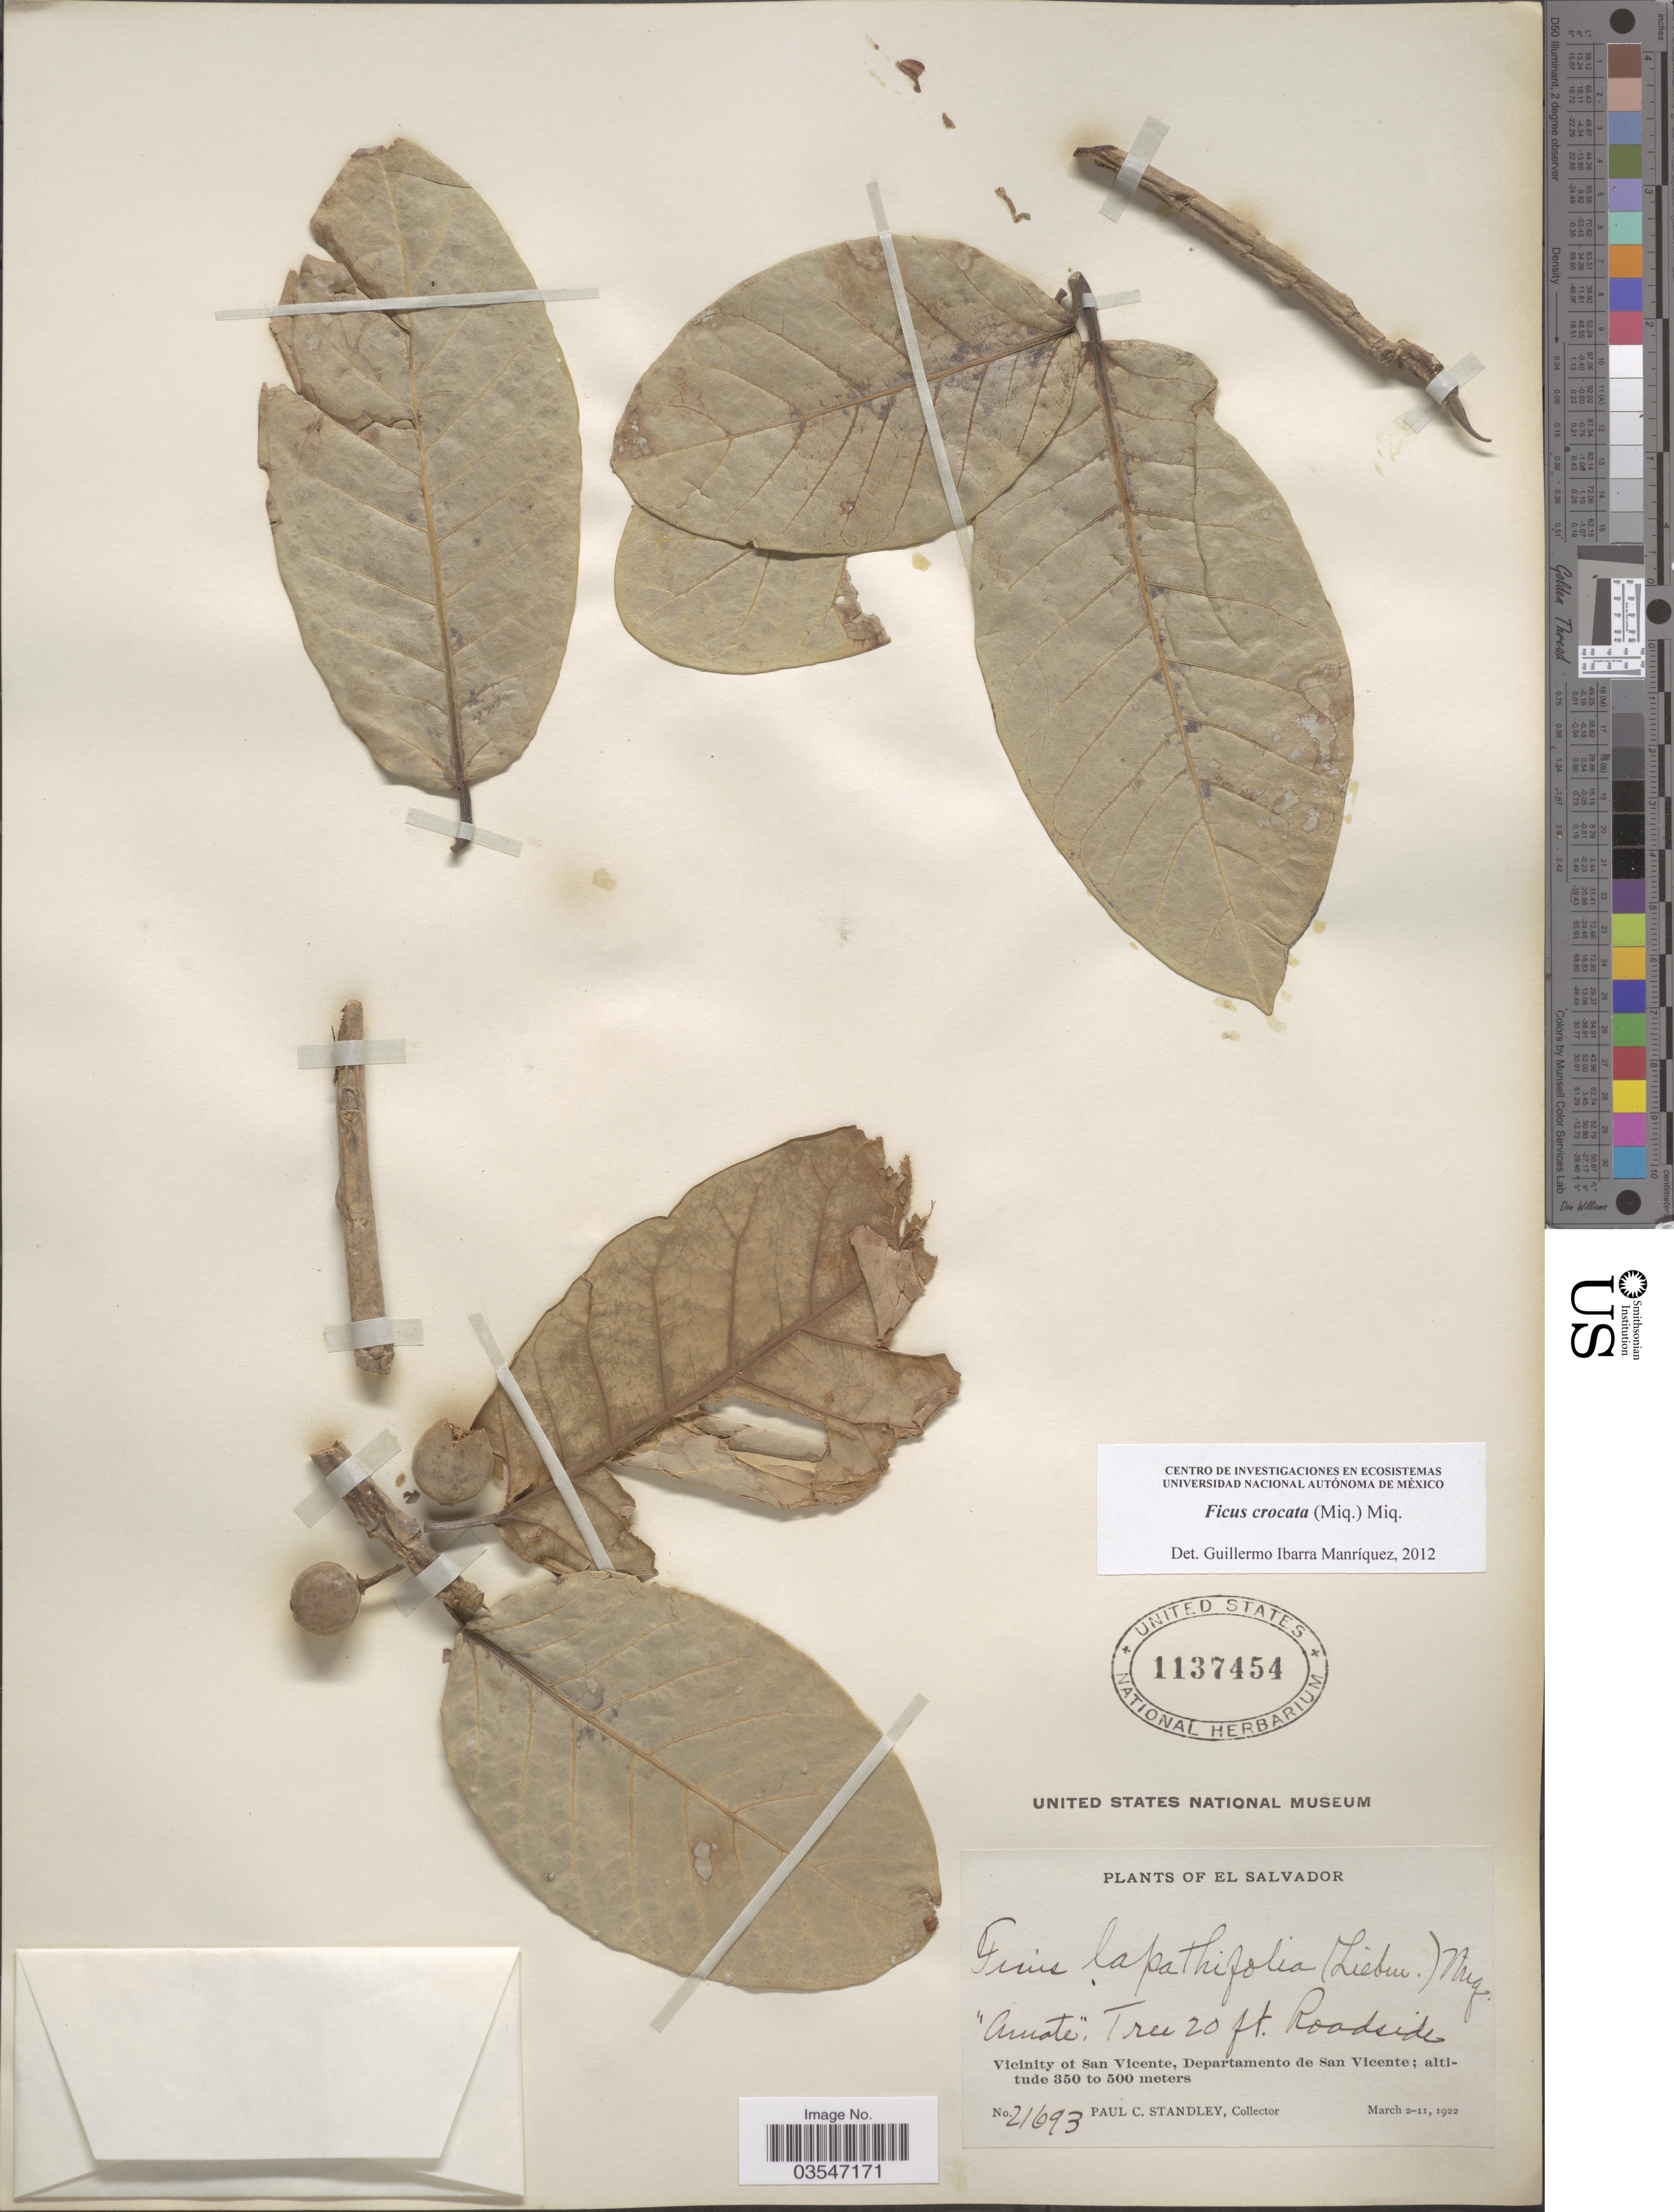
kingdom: Plantae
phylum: Tracheophyta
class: Magnoliopsida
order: Rosales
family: Moraceae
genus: Ficus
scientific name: Ficus crocata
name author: (Miq.) Miq.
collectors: P. C. Standley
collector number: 21693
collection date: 1922-03-02/1922-03-11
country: El Salvador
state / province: San Vincente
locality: Vicinity of San Vicente, Departamento de San Vicente.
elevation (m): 350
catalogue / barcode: US 1137454